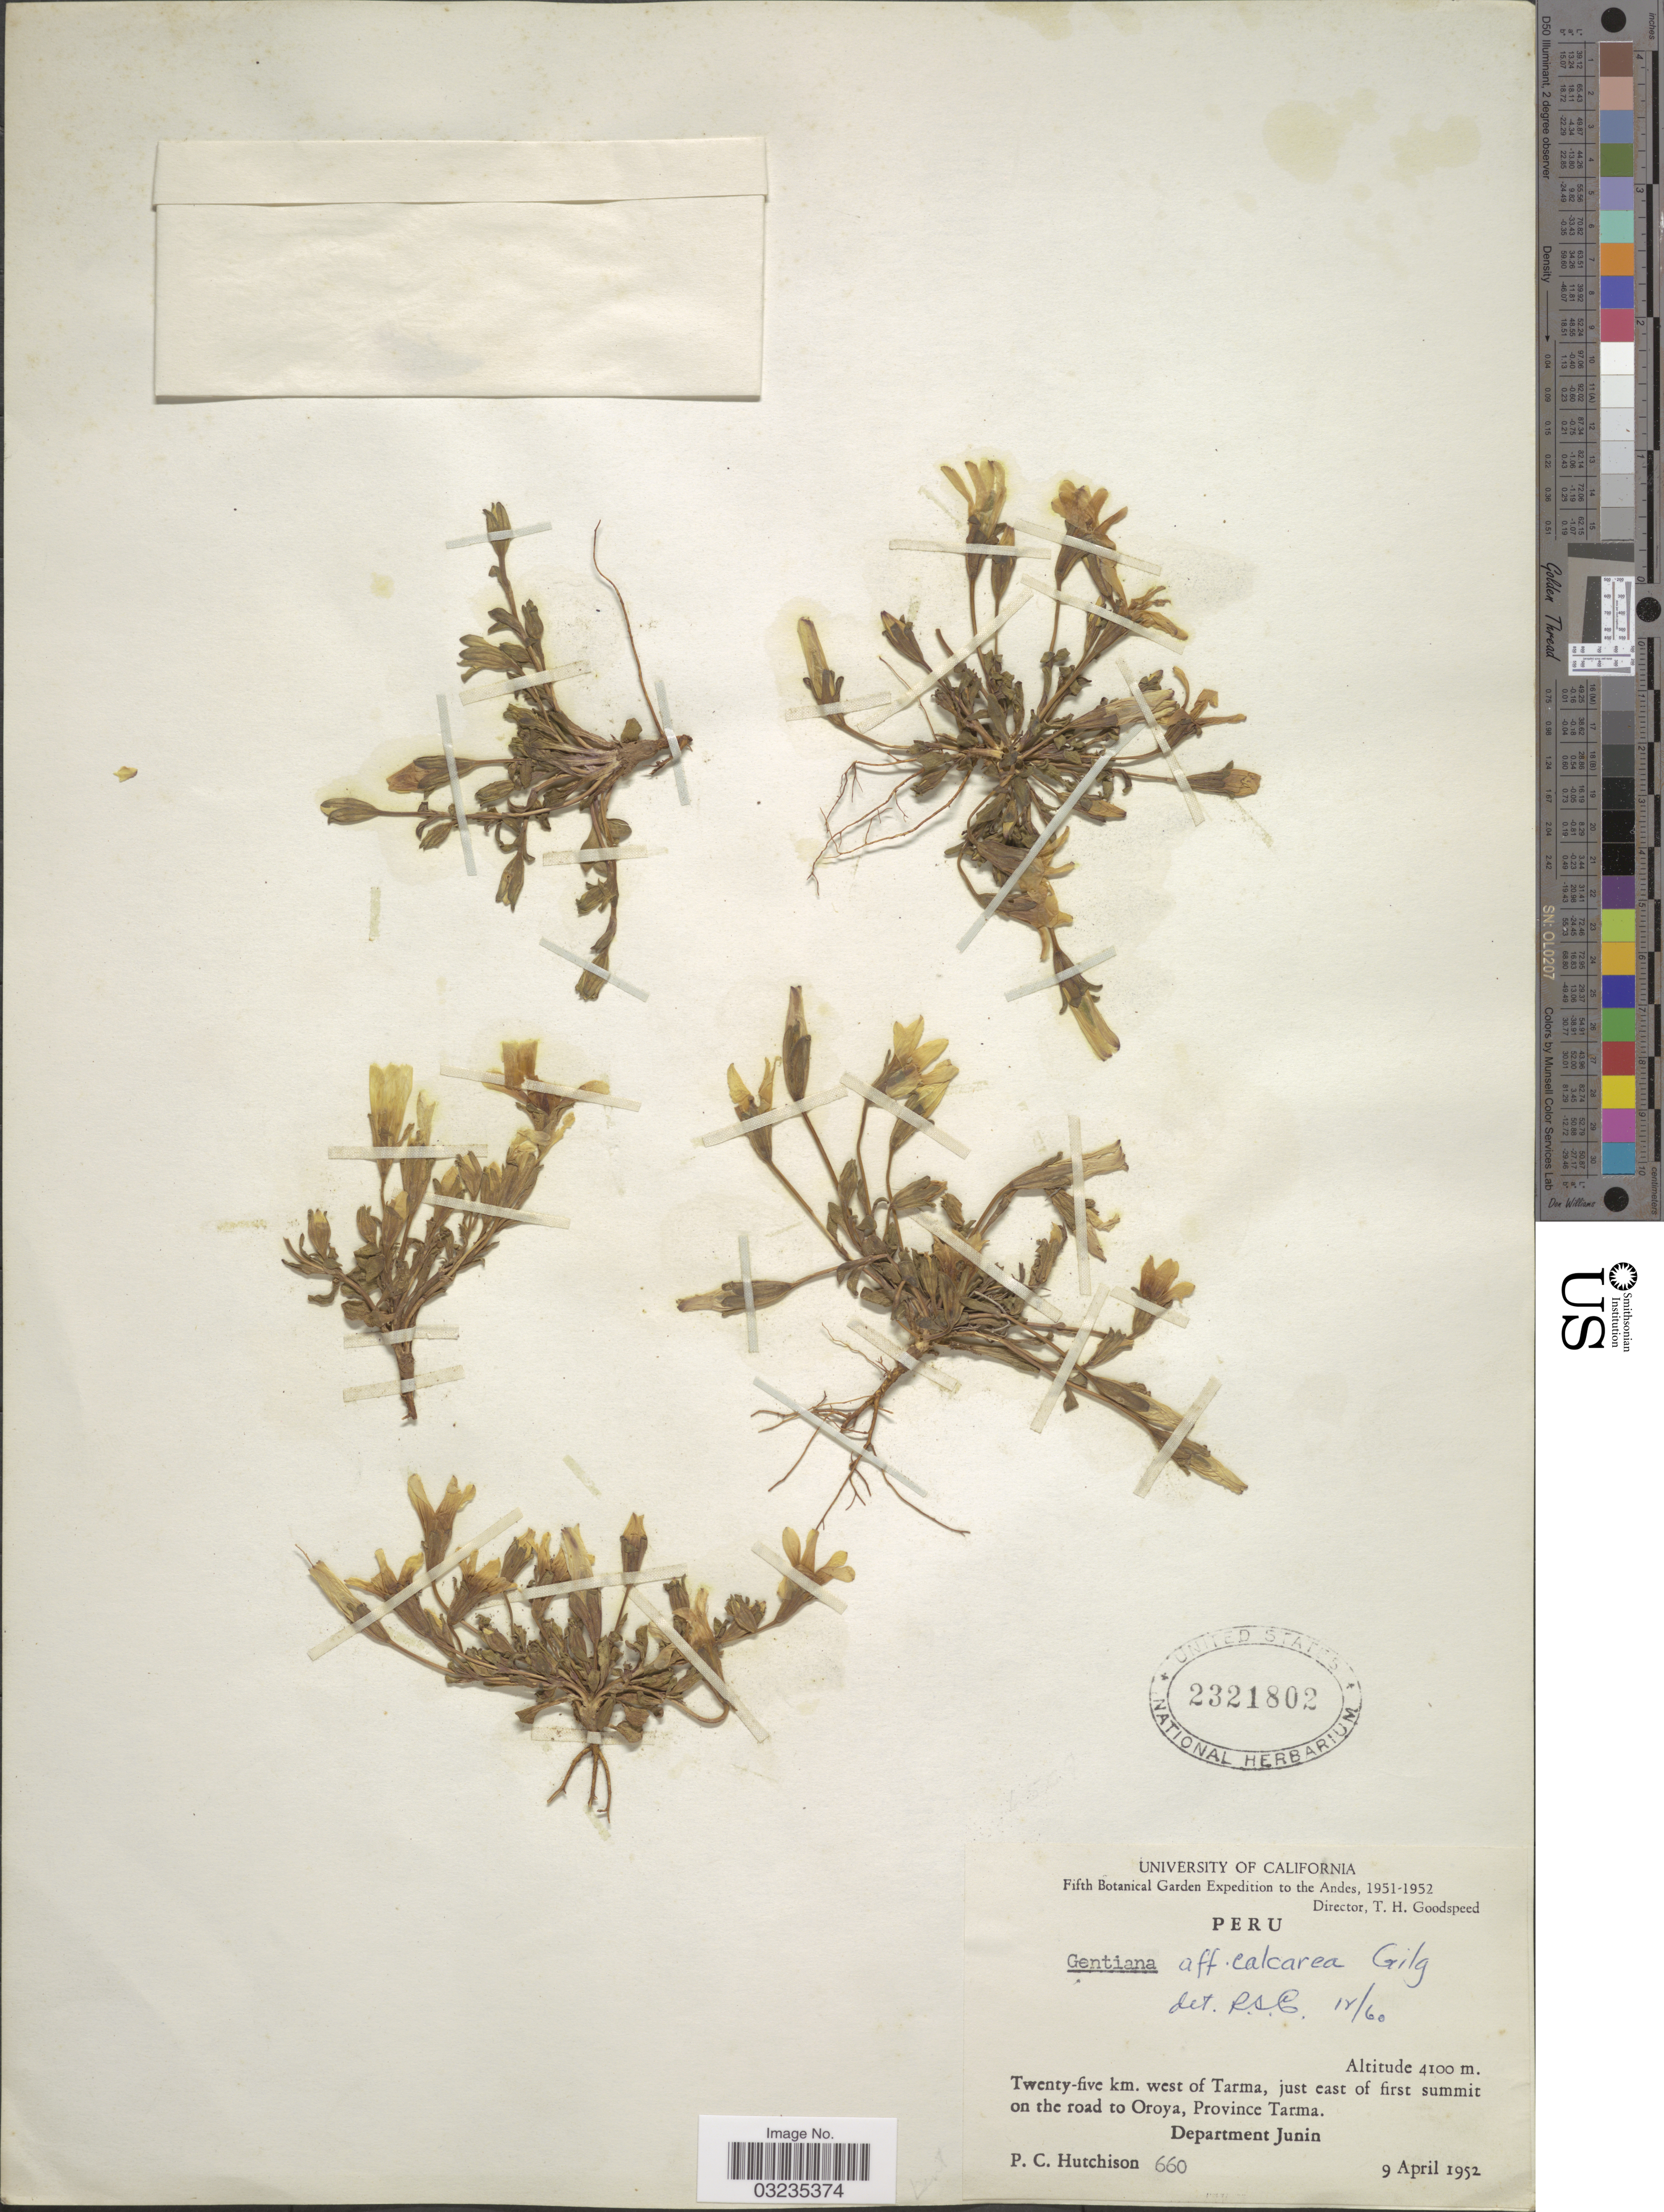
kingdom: Plantae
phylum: Tracheophyta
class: Magnoliopsida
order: Gentianales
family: Gentianaceae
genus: Gentiana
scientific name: Gentiana calcarea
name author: Gilg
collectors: P. C. Hutchison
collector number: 60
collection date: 1952-04-09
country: Peru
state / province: Junín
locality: Andes. Twenty-five km. west of Tarma, just east of first summit on the road to Oroya, Province Tarma. Department Junin.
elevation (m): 4100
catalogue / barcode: US 2321802